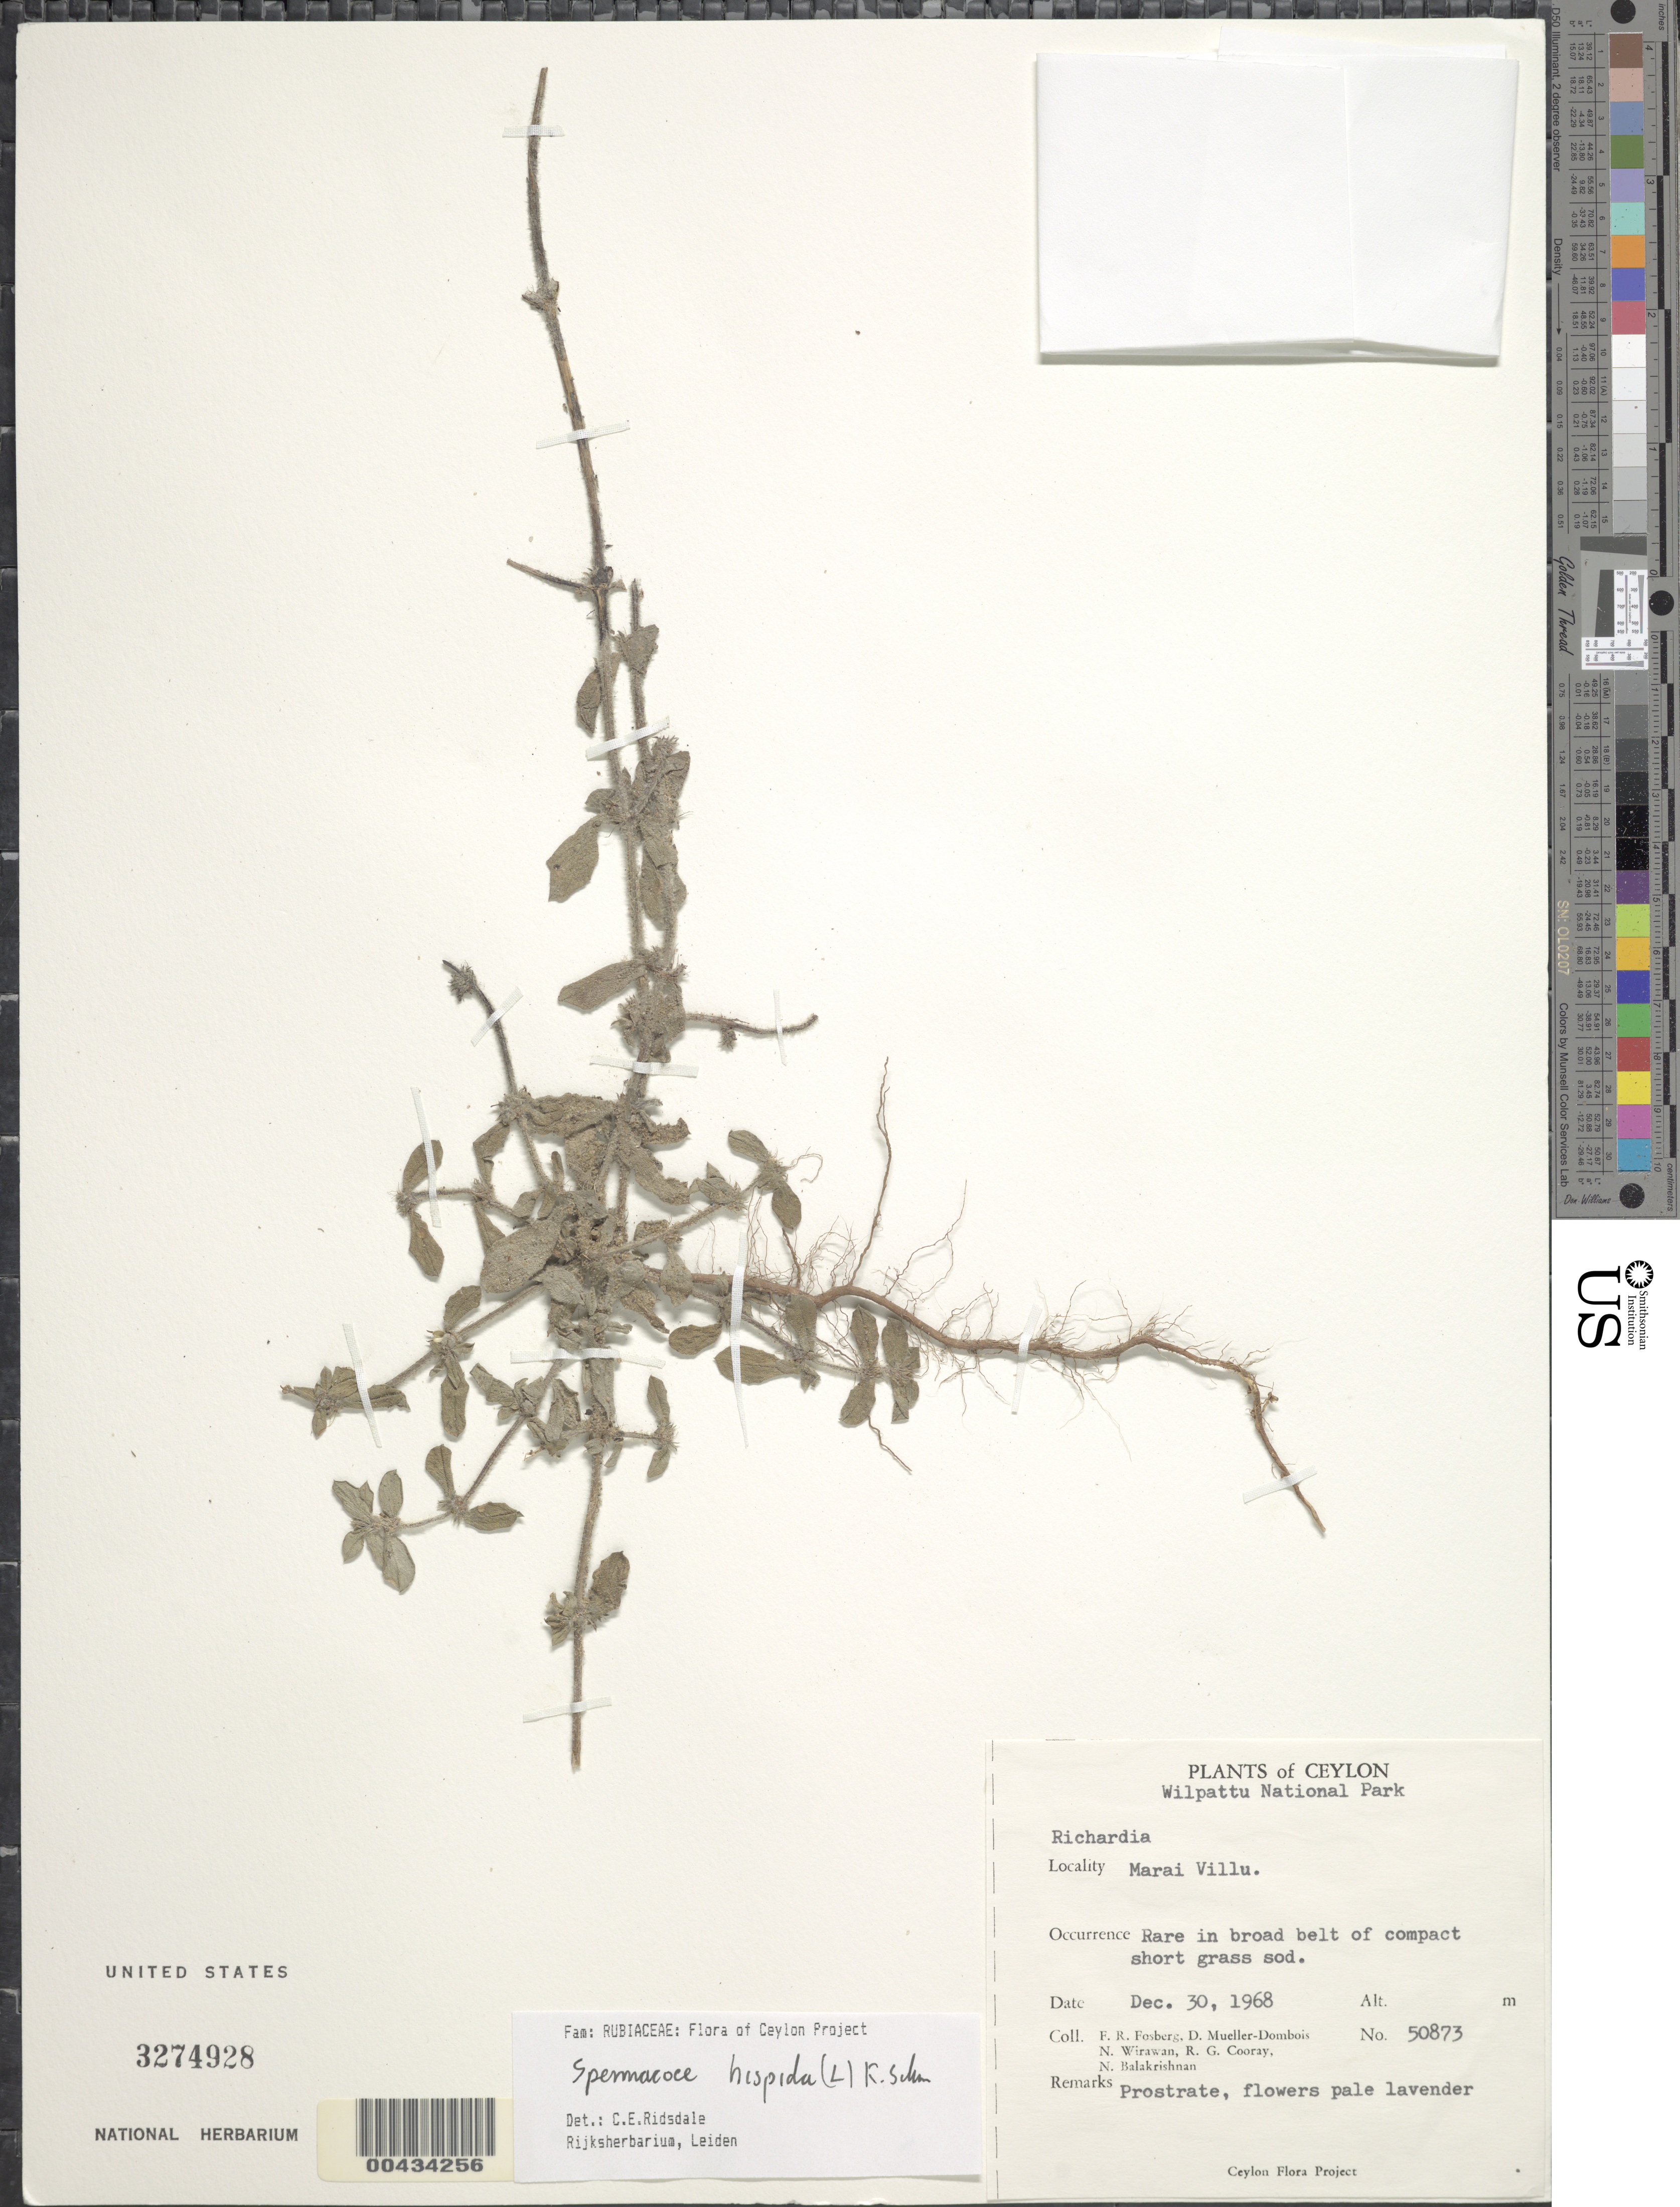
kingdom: Plantae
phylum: Tracheophyta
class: Magnoliopsida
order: Gentianales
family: Rubiaceae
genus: Spermacoce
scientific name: Spermacoce hispida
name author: L.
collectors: F. R. Fosberg, D. Mueller-Dombois & N. Wirawan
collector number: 50873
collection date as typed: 30 Dec 1968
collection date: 1968-12-30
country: Sri Lanka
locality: Wilpattu Natl Park, Marai Villu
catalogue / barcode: US 3274928